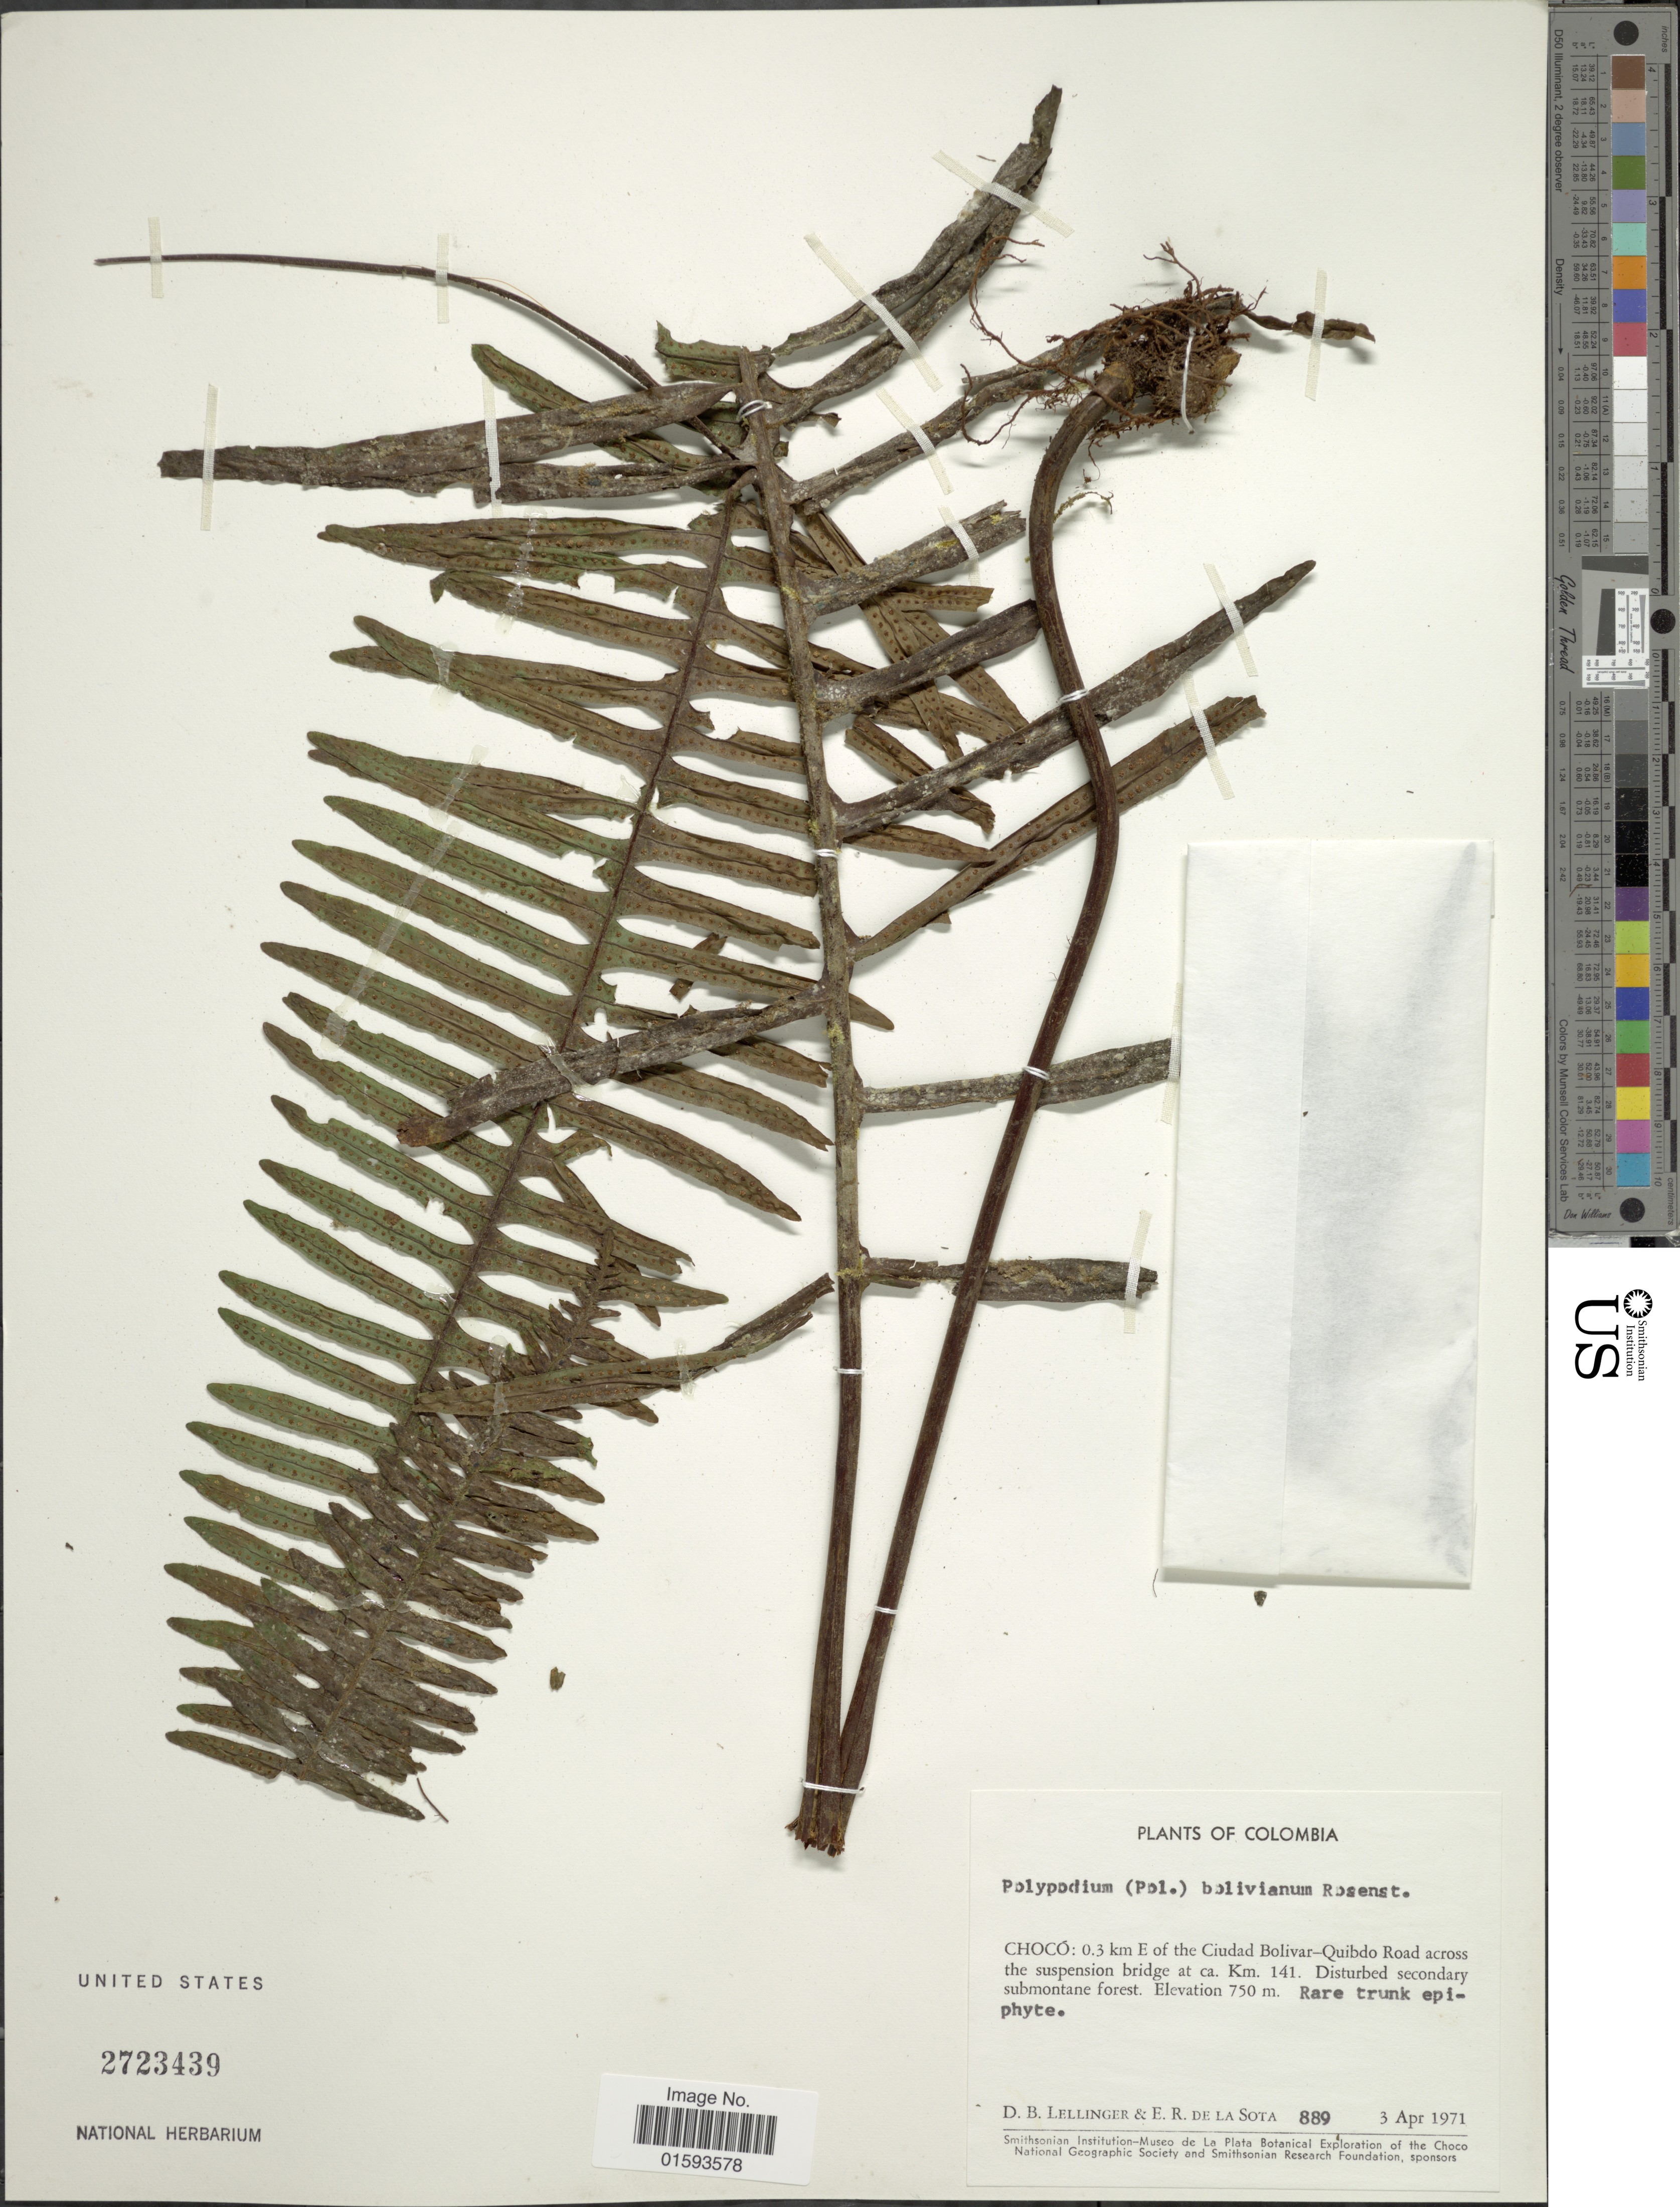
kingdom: Plantae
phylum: Tracheophyta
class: Polypodiopsida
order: Polypodiales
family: Polypodiaceae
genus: Pecluma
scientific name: Pecluma divaricata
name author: (E. Fourn.) Mickel & Beitel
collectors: D. B. Lellinger & E. R. de la Sota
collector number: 889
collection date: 1971-04-03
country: Colombia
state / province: Chocó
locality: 0.3 km E of the CiudadBolivar - Quibdo Road across the suspension bridge at ca. km. 41. Disturbed secondary submontane forest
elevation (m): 750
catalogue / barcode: US 2723439